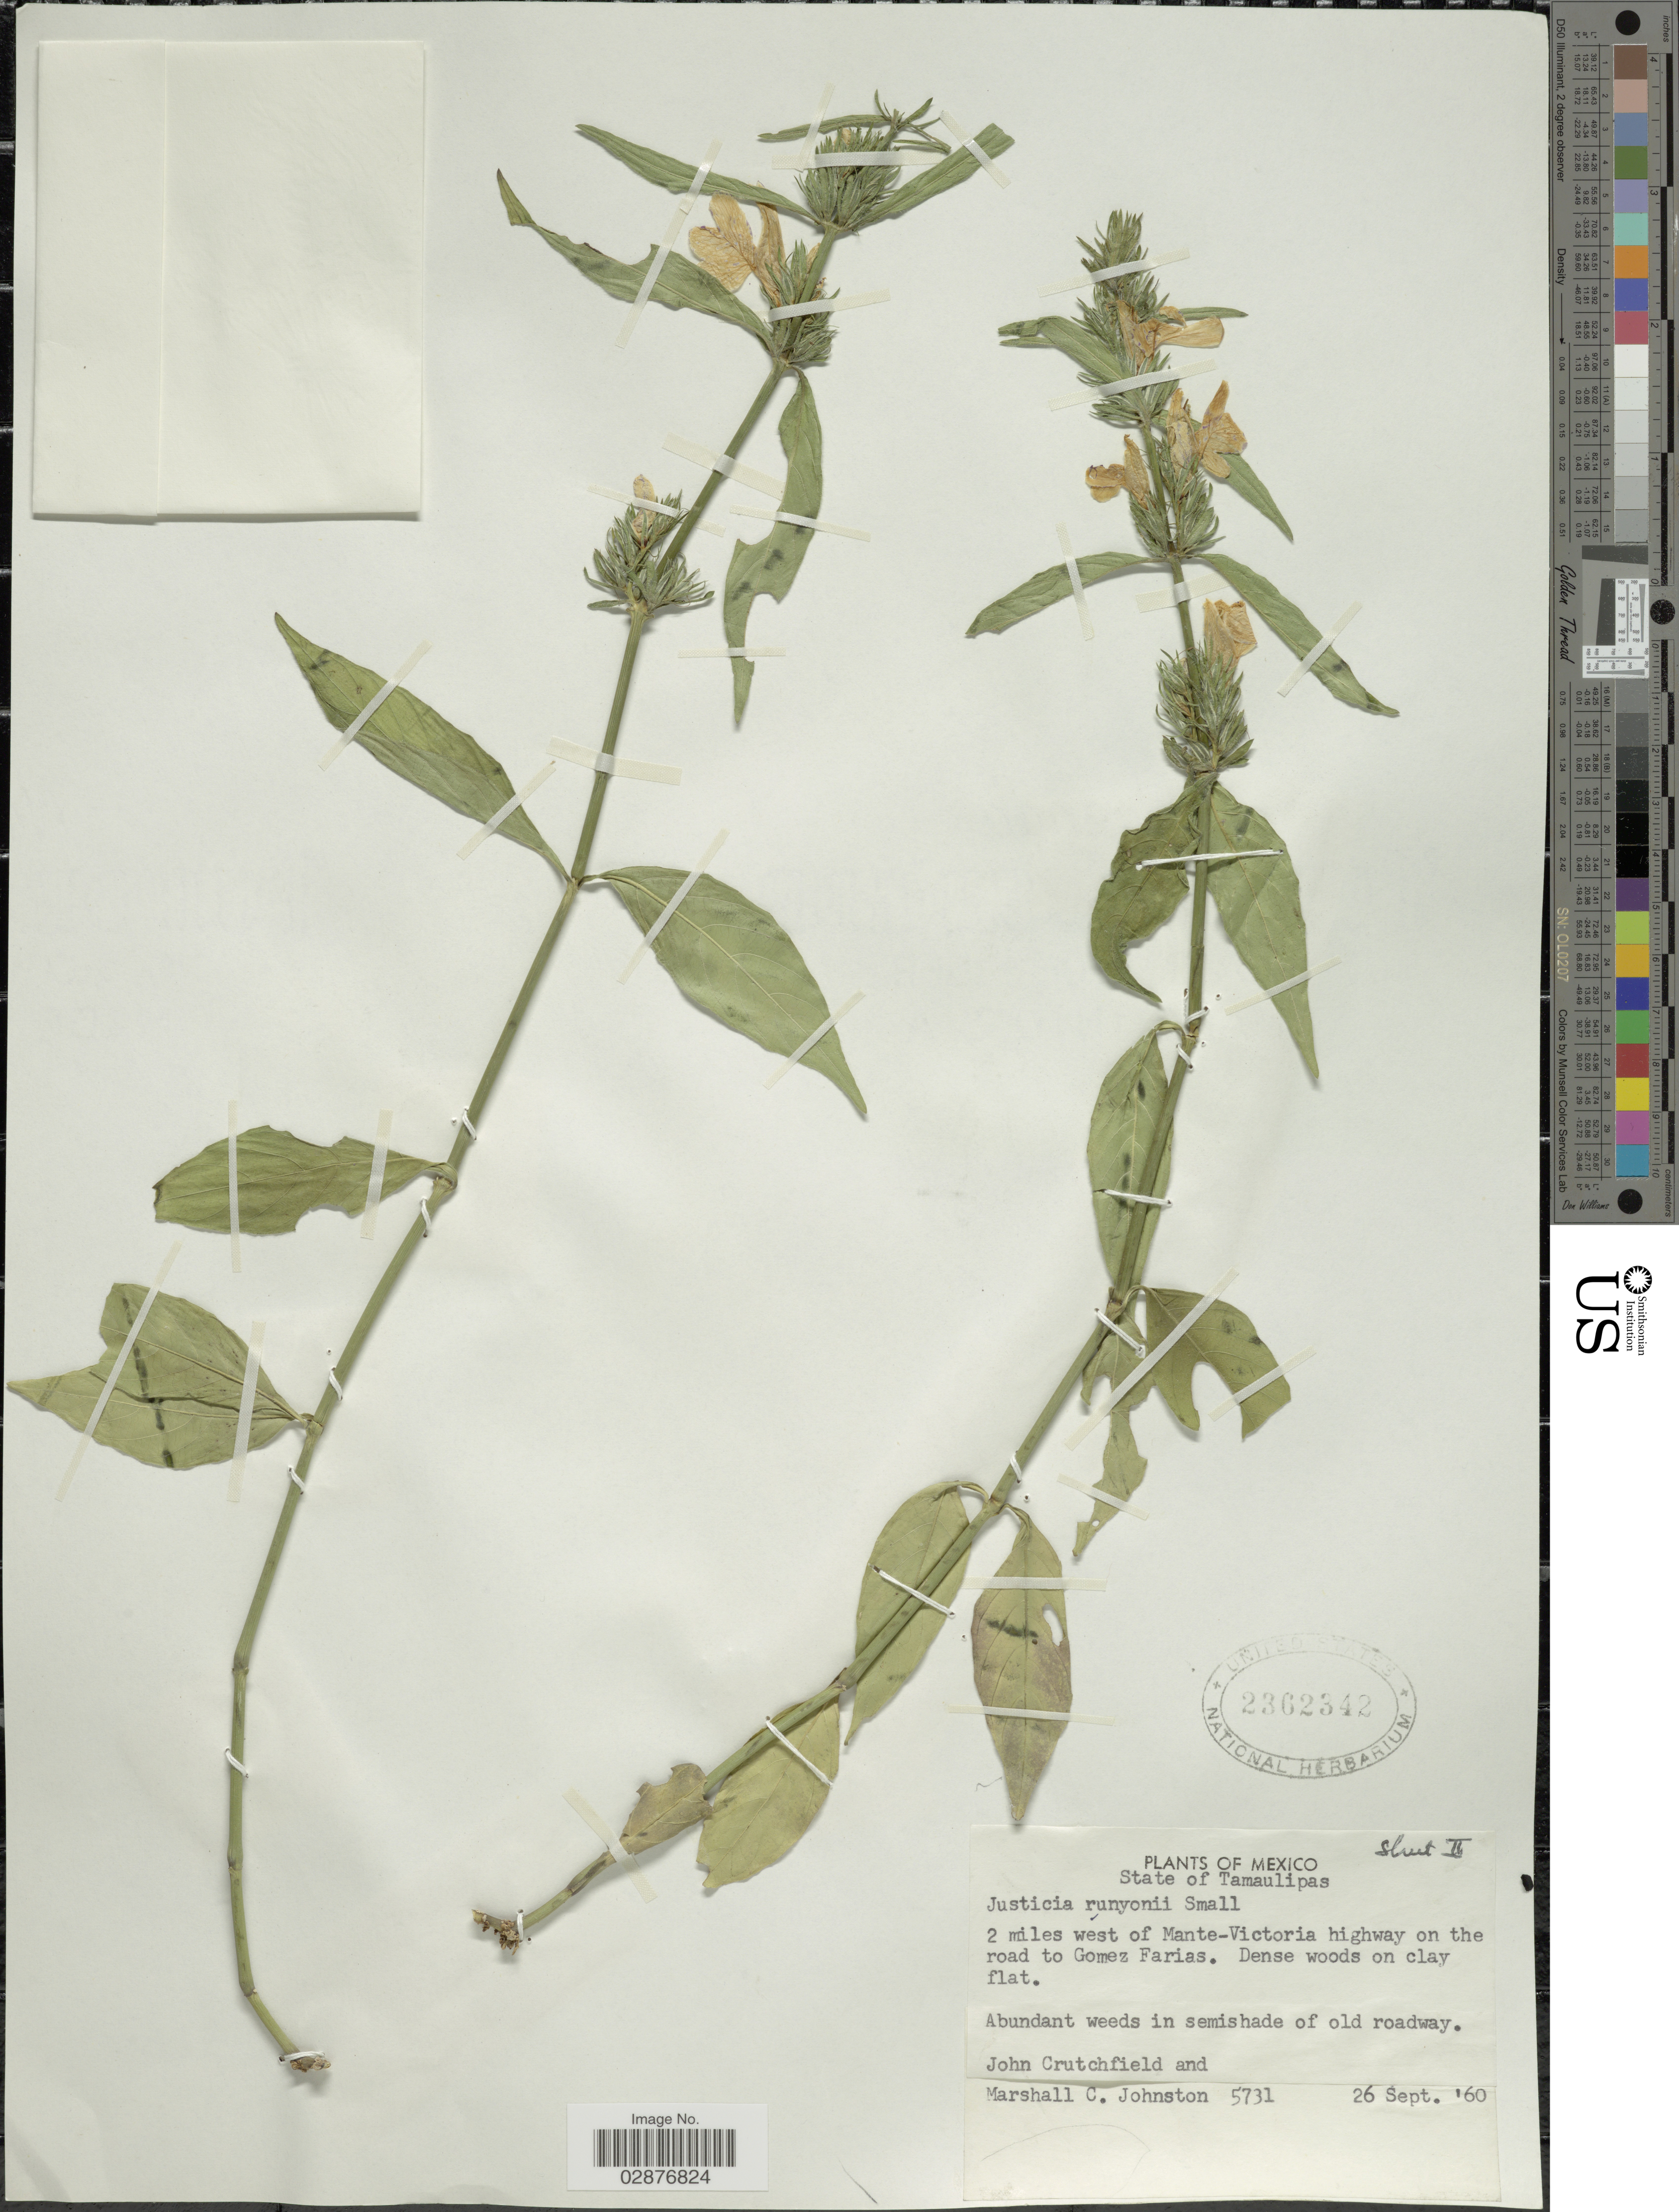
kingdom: Plantae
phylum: Tracheophyta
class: Magnoliopsida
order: Lamiales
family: Acanthaceae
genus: Justicia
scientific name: Justicia runyonii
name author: Small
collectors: J. Crutchfield & M. Johnston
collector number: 5731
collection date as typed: Transcribed d/m/y: 26/9/60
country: Mexico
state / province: Tamaulipas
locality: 2 miles west of Mante-Victoria highway on the road to Gomez Farias.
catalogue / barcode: US 2362342